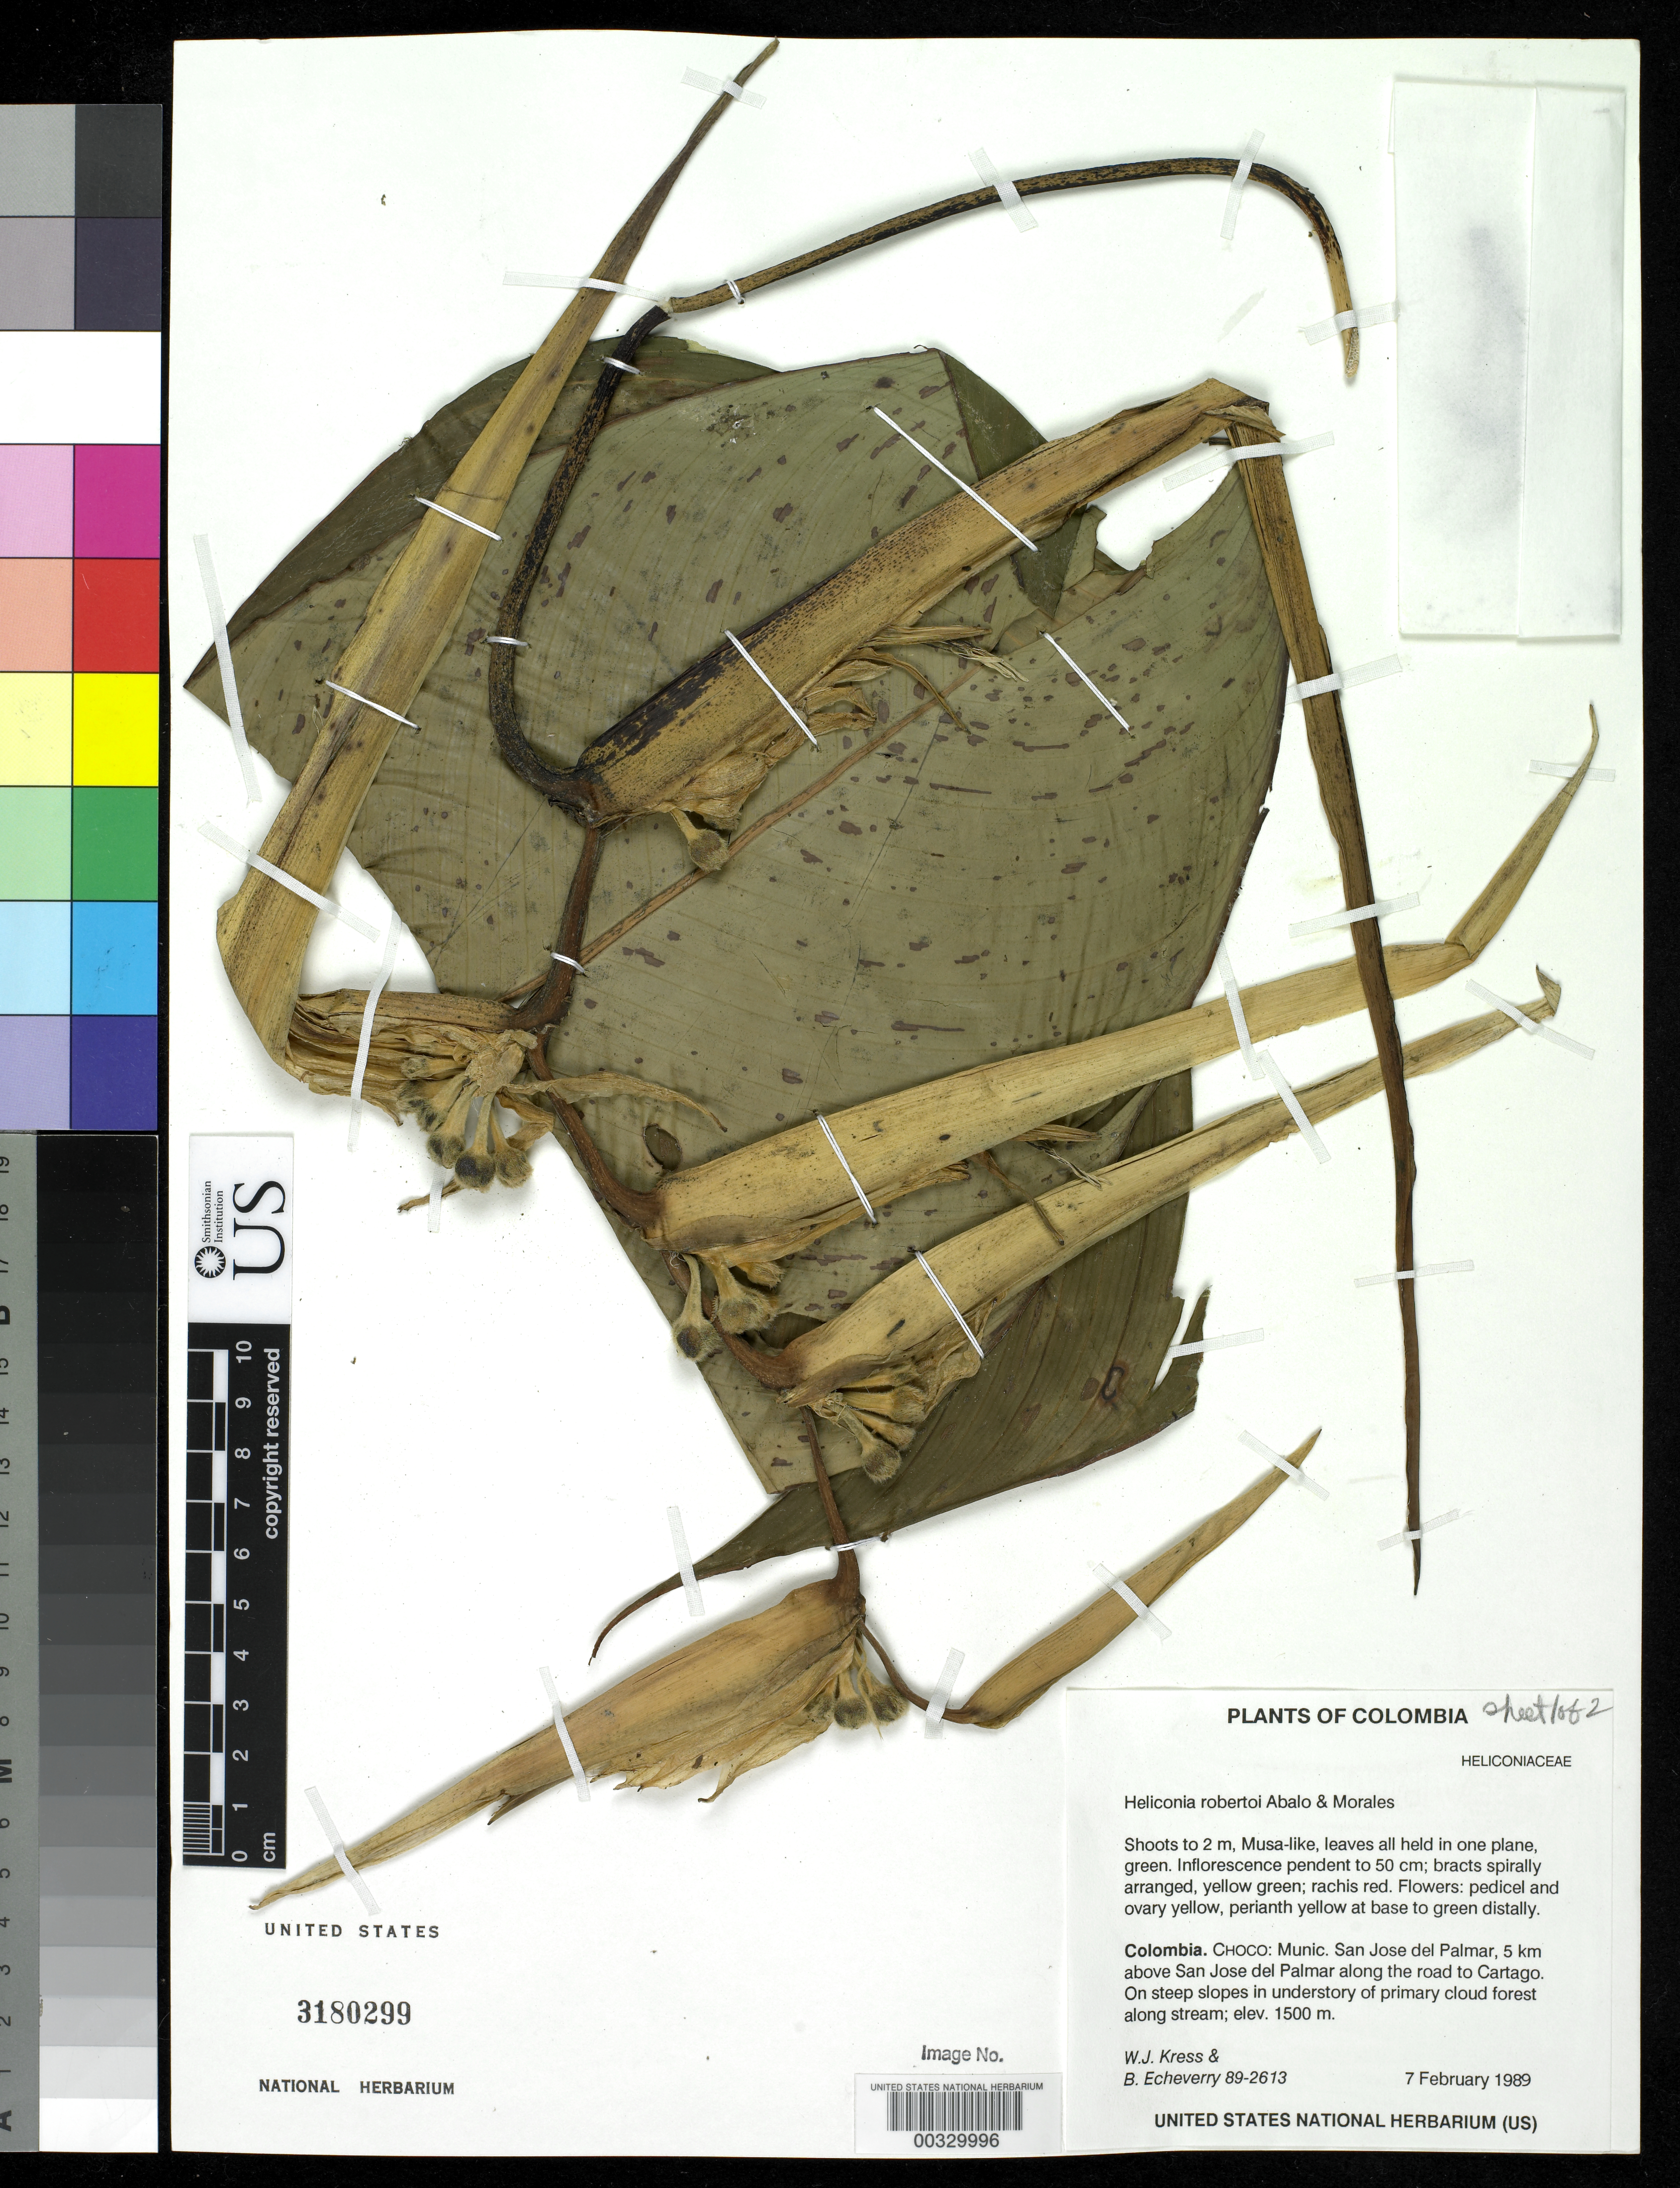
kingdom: Plantae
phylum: Tracheophyta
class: Liliopsida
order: Zingiberales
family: Heliconiaceae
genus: Heliconia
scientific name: Heliconia robertoi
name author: Abalo & G. Morales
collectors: W. J. Kress & B. Echeverry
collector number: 89-2613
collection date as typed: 07 Feb 1989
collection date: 1989-02-07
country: Colombia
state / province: Chocó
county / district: San José Del Palmar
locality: Mun of San Jose del Palmar, 5 km above San Jose del Palmar along road to Cartago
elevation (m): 1500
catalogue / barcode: US 3180299